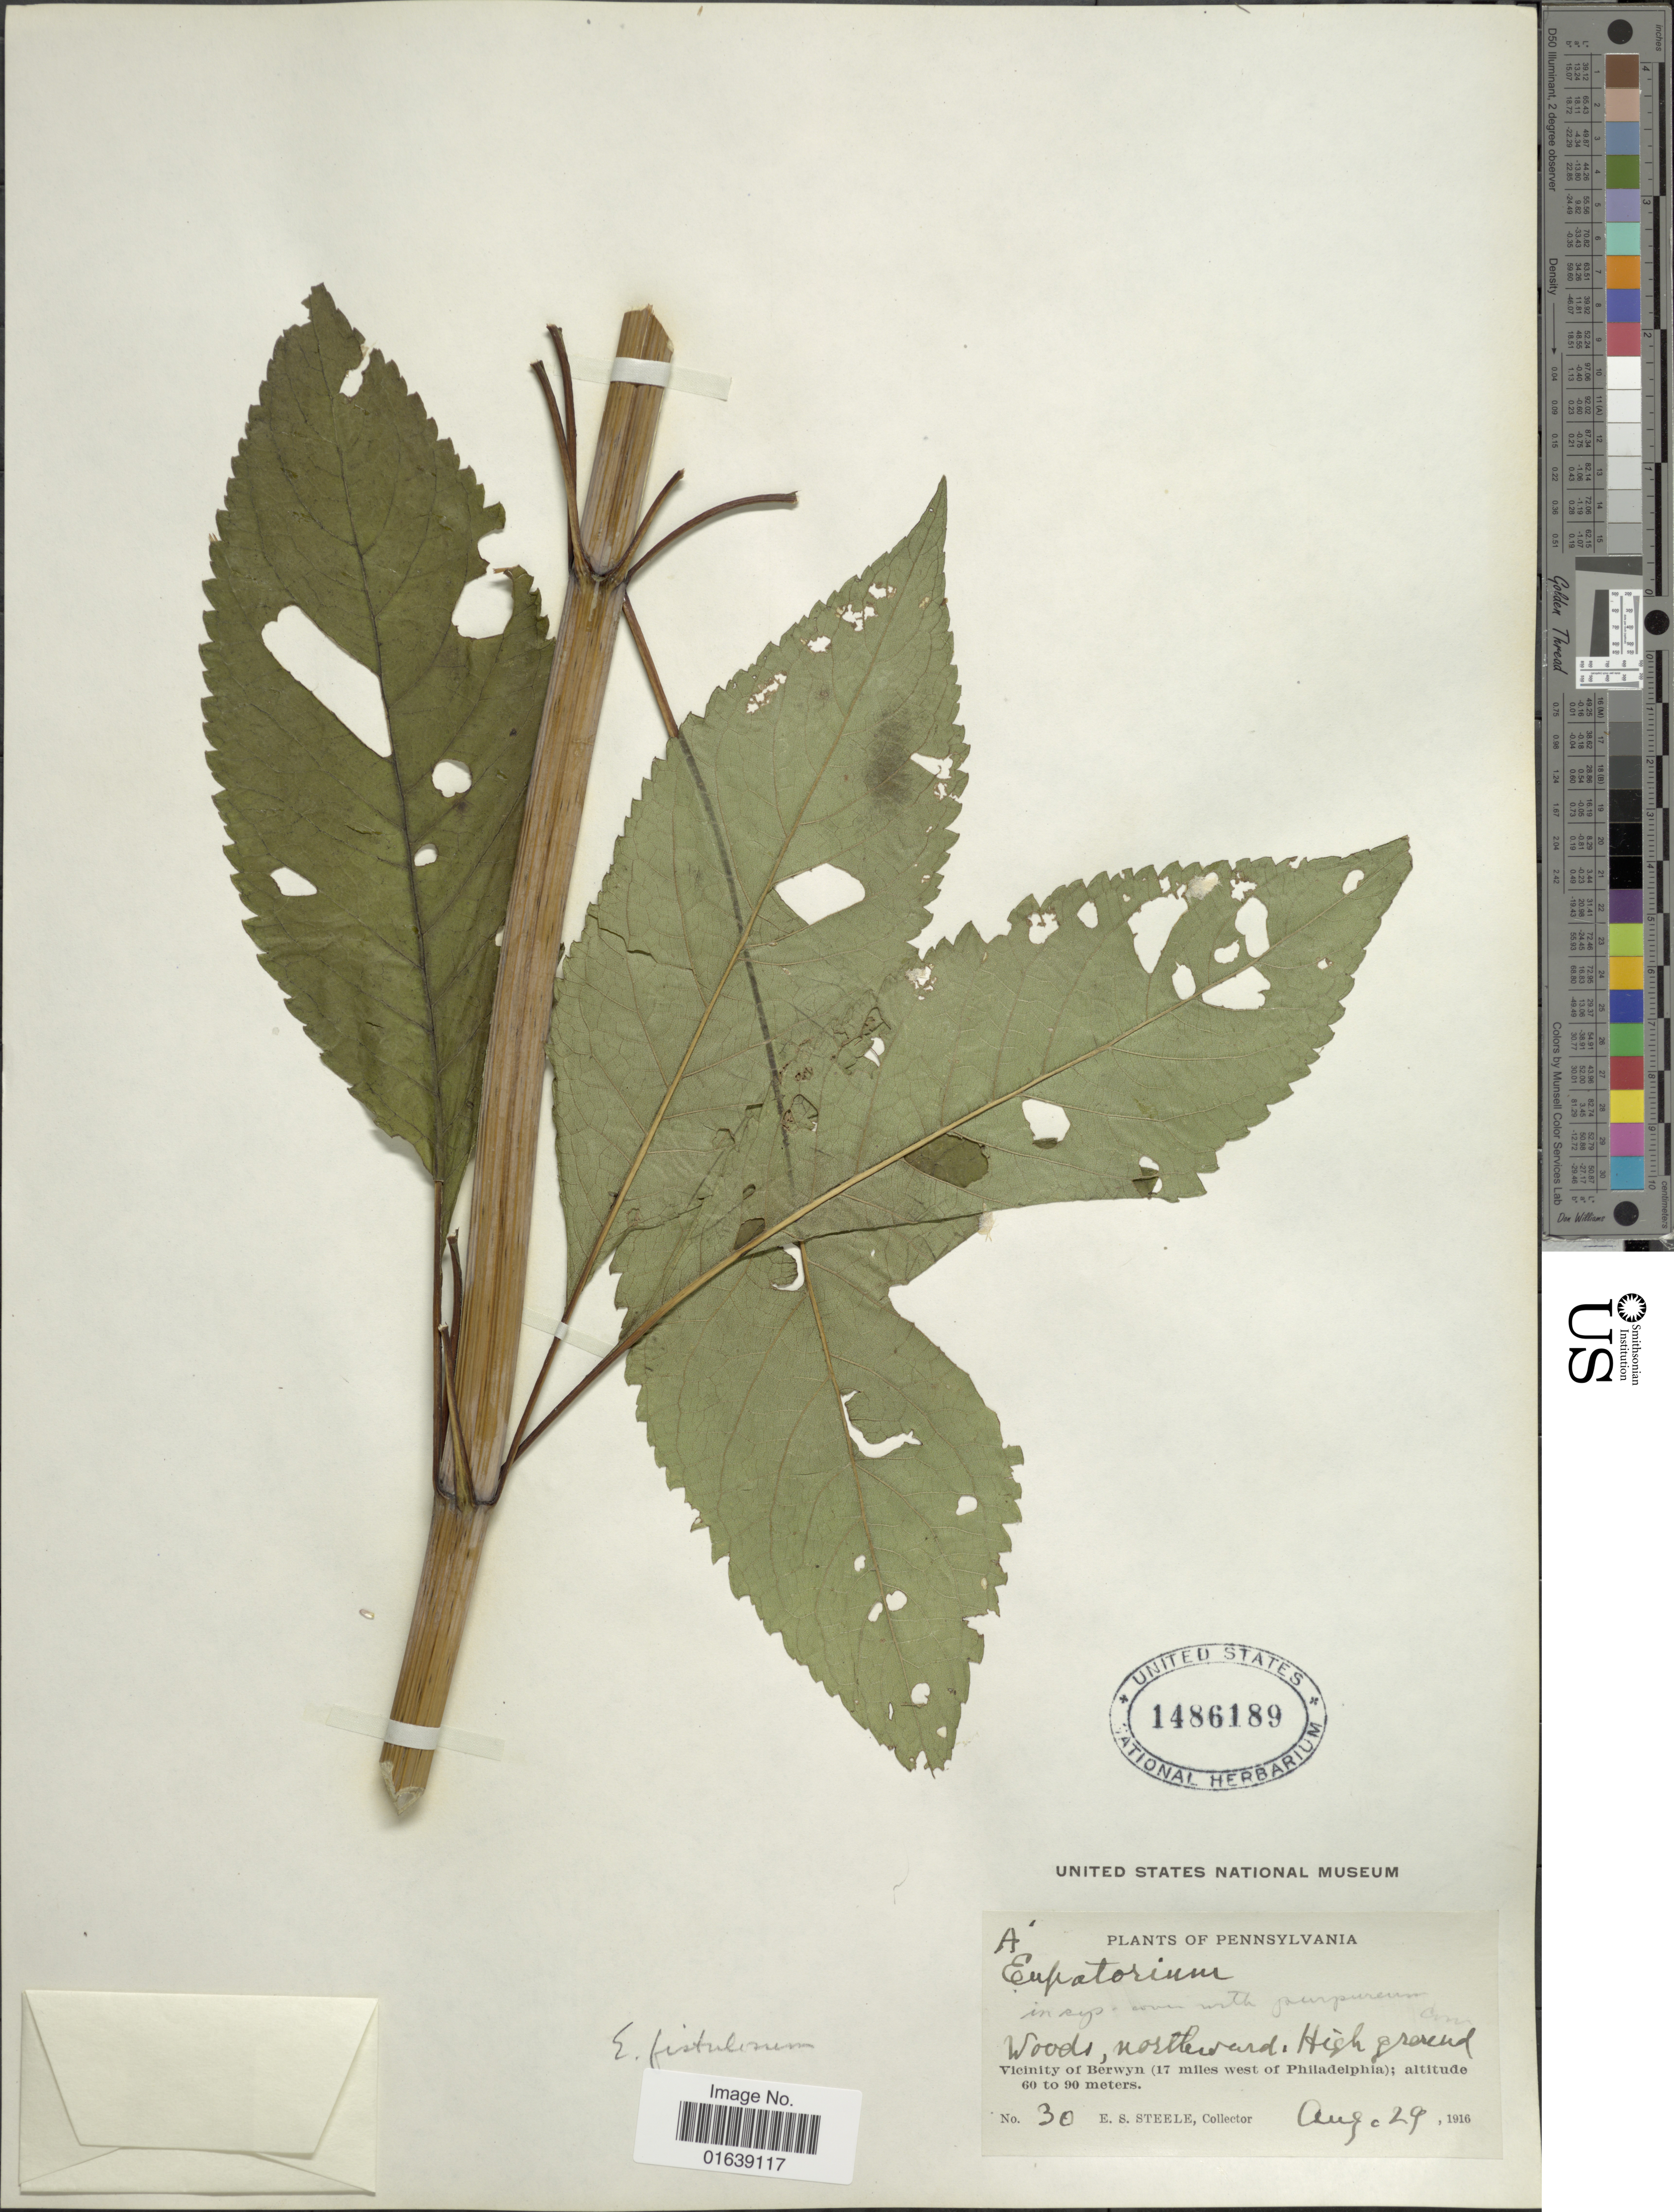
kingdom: Plantae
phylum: Tracheophyta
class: Magnoliopsida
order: Asterales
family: Asteraceae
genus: Eupatorium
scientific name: Eupatorium fistulosum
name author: Barratt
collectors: E. Steele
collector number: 30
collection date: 1916-08-29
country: United States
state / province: Pennsylvania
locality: Pennsylvania. Woods, northward, high ground. Vicinity of Berwyn (17 miles west of Philadelphia)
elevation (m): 60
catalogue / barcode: US 1486189